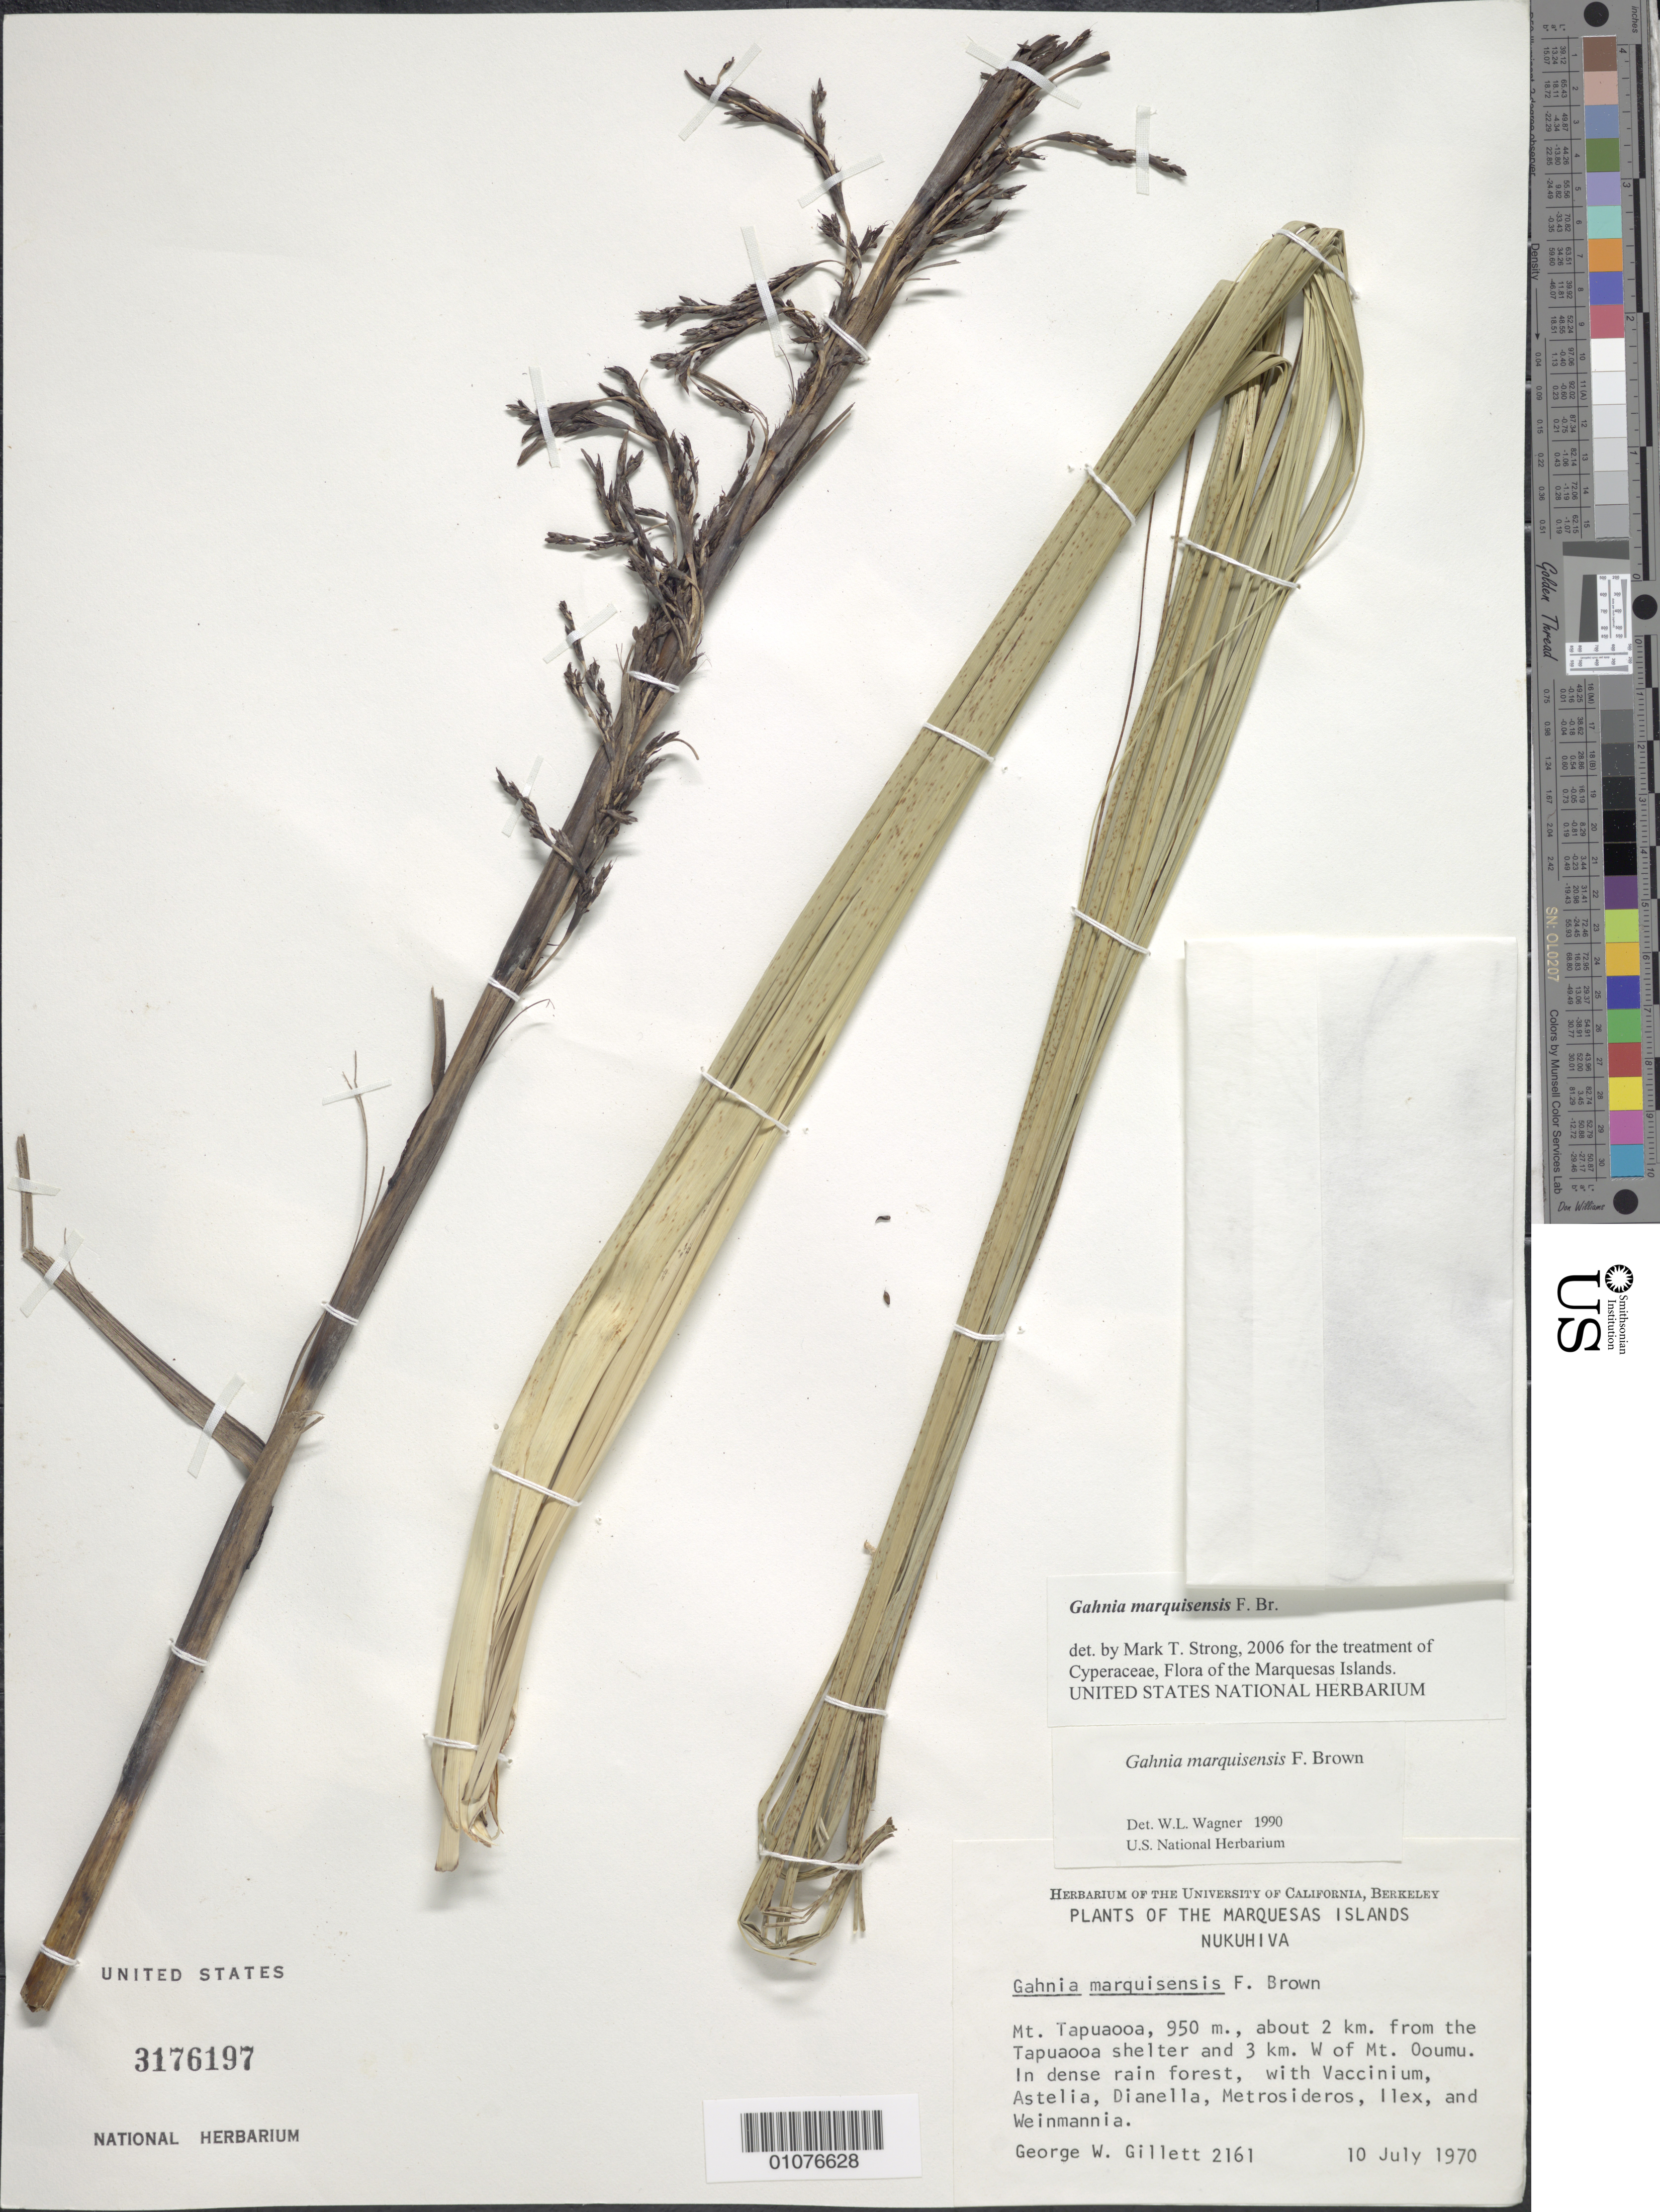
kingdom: Plantae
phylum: Tracheophyta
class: Liliopsida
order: Poales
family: Cyperaceae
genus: Gahnia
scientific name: Gahnia marquisensis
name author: F. Br.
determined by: Strong, M. T., (US), Smithsonian Institution - National Museum of Natural History (UNITED STATES)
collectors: G. Gillett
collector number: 2161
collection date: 1970-07-10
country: French Polynesia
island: Nuku Hiva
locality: Mt. Tapuaooa, about 2 km from Tapuaooa shelter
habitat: Dense rain forest with Vaccinium, Astelia, Dianella, Metrosideros, Ilex, and Weinmannia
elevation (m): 950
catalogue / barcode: US 3176197